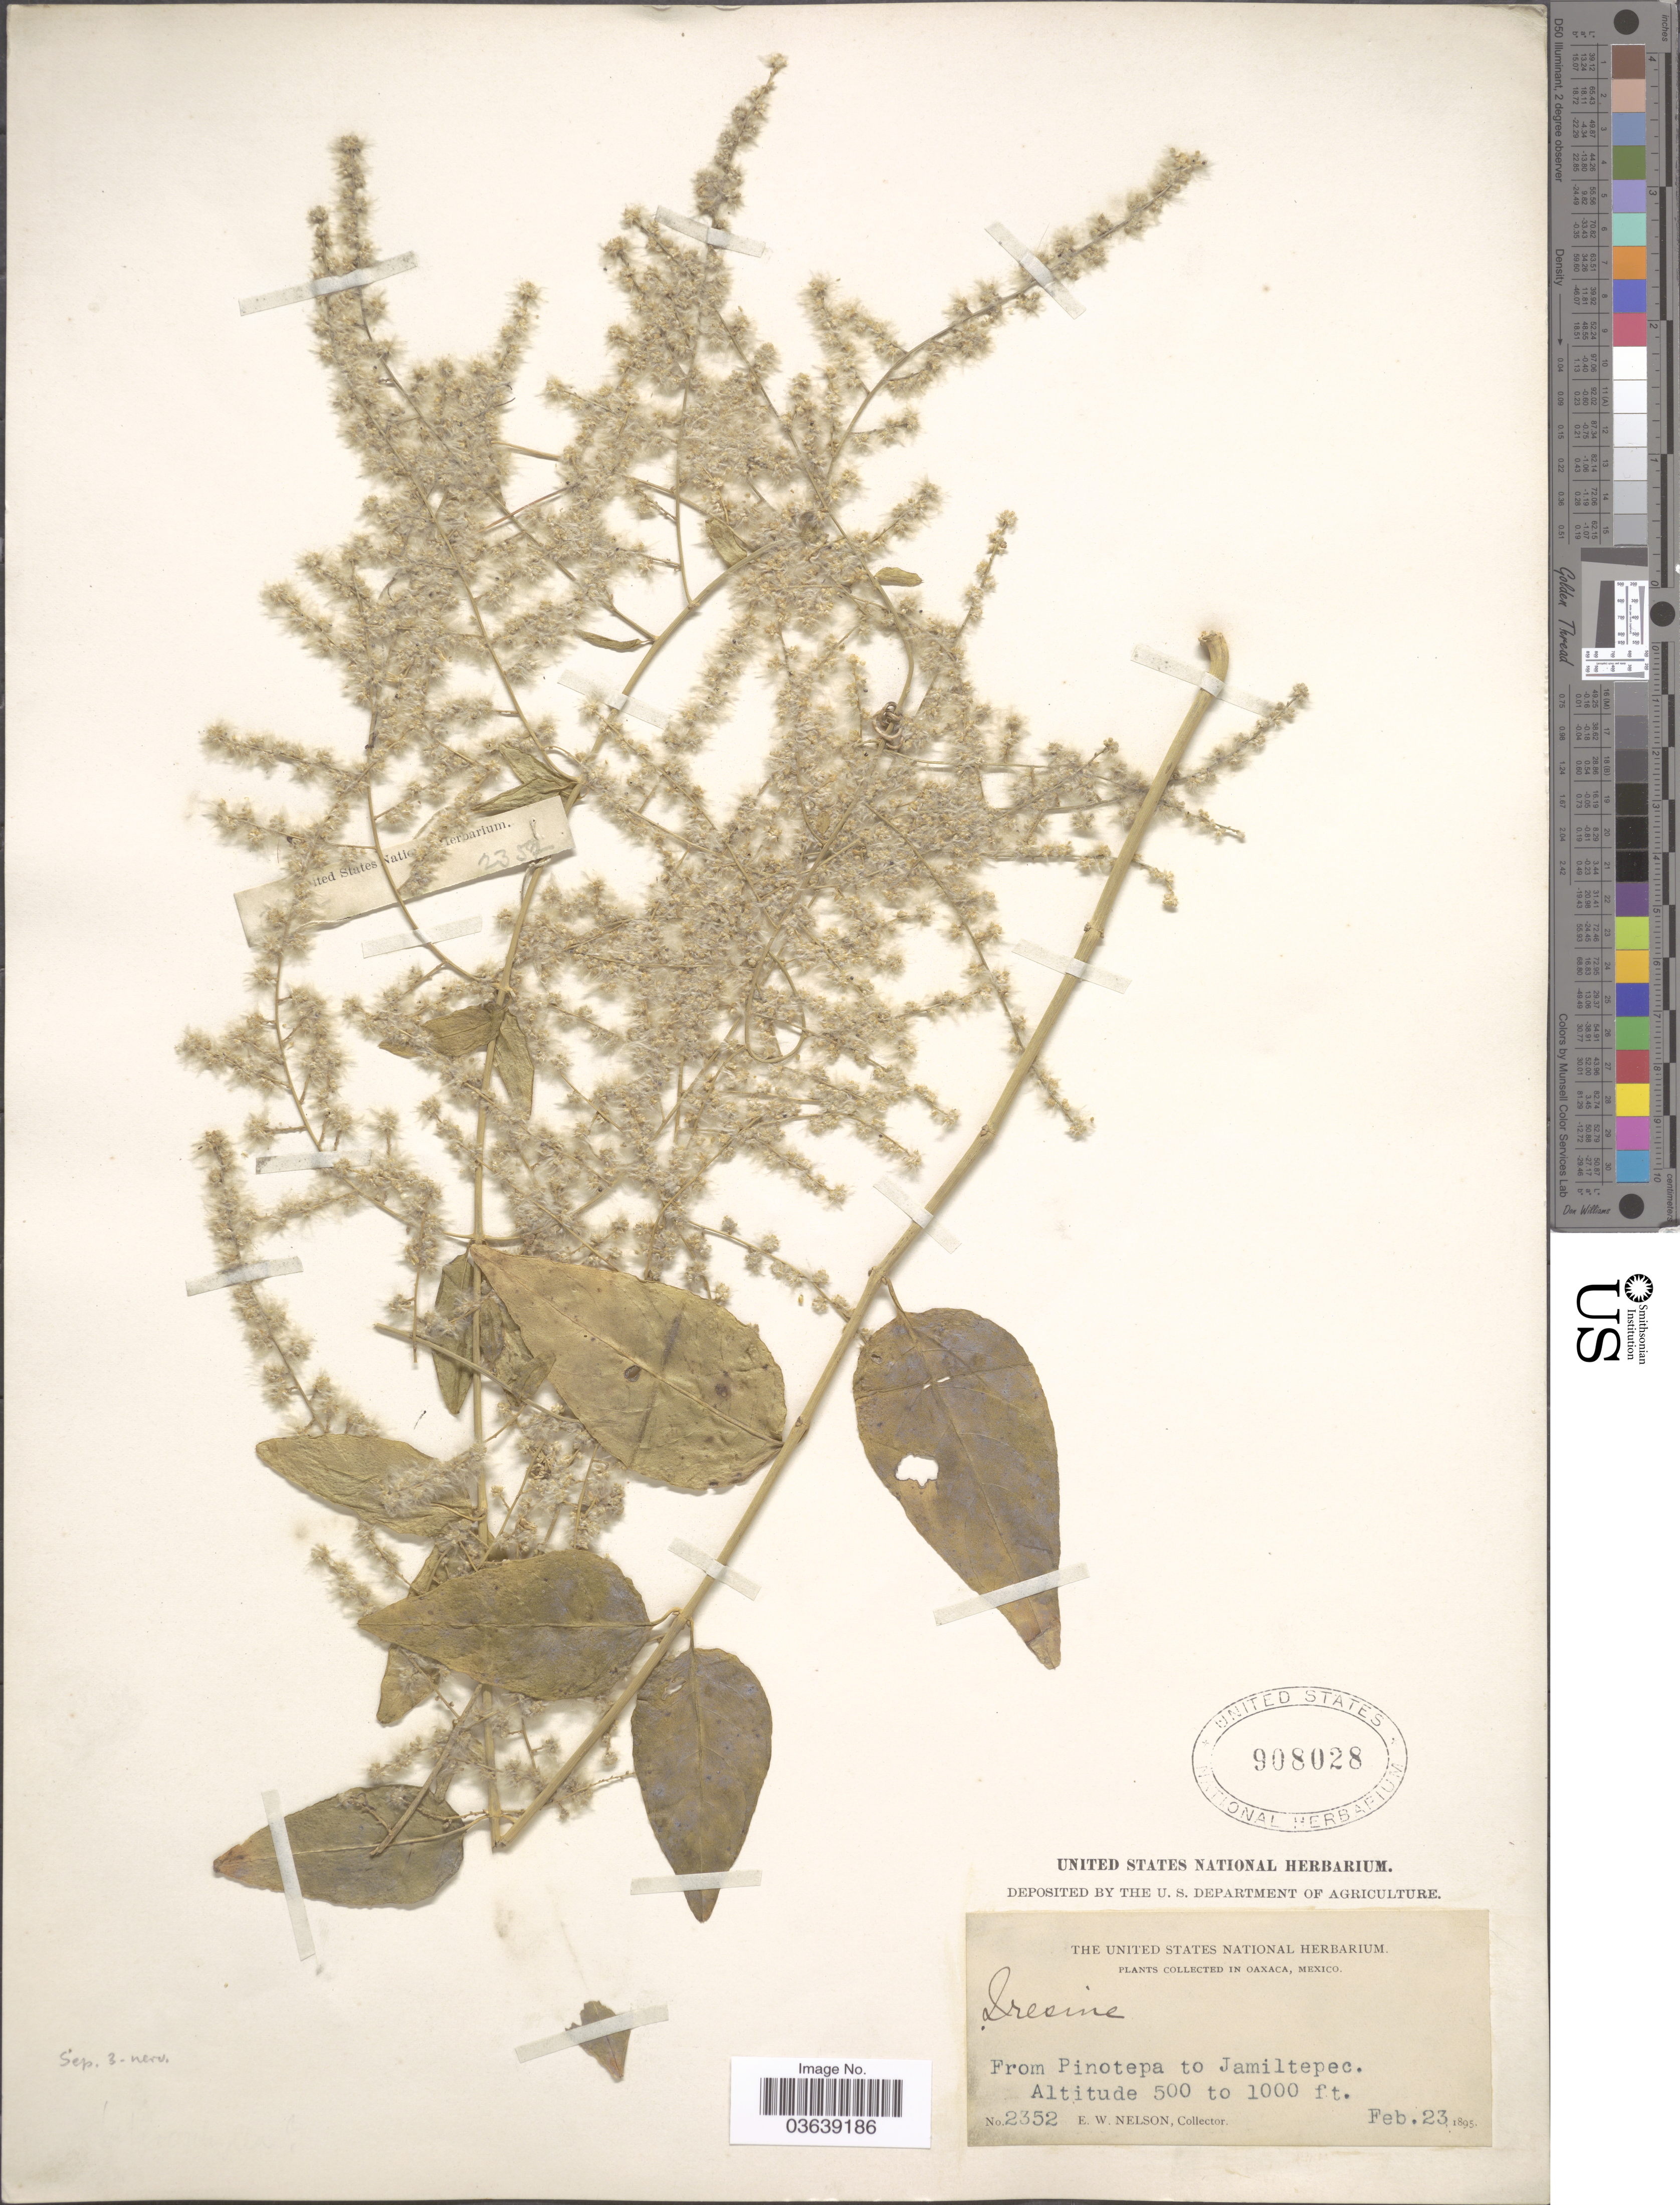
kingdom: Plantae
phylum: Tracheophyta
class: Magnoliopsida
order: Caryophyllales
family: Amaranthaceae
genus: Iresine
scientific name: Iresine sp.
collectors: E. W. Nelson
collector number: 2352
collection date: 1895-02-23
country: Mexico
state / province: Oaxaca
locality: From Pinotepa to Jamiltepec.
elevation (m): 152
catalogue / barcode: US 908028